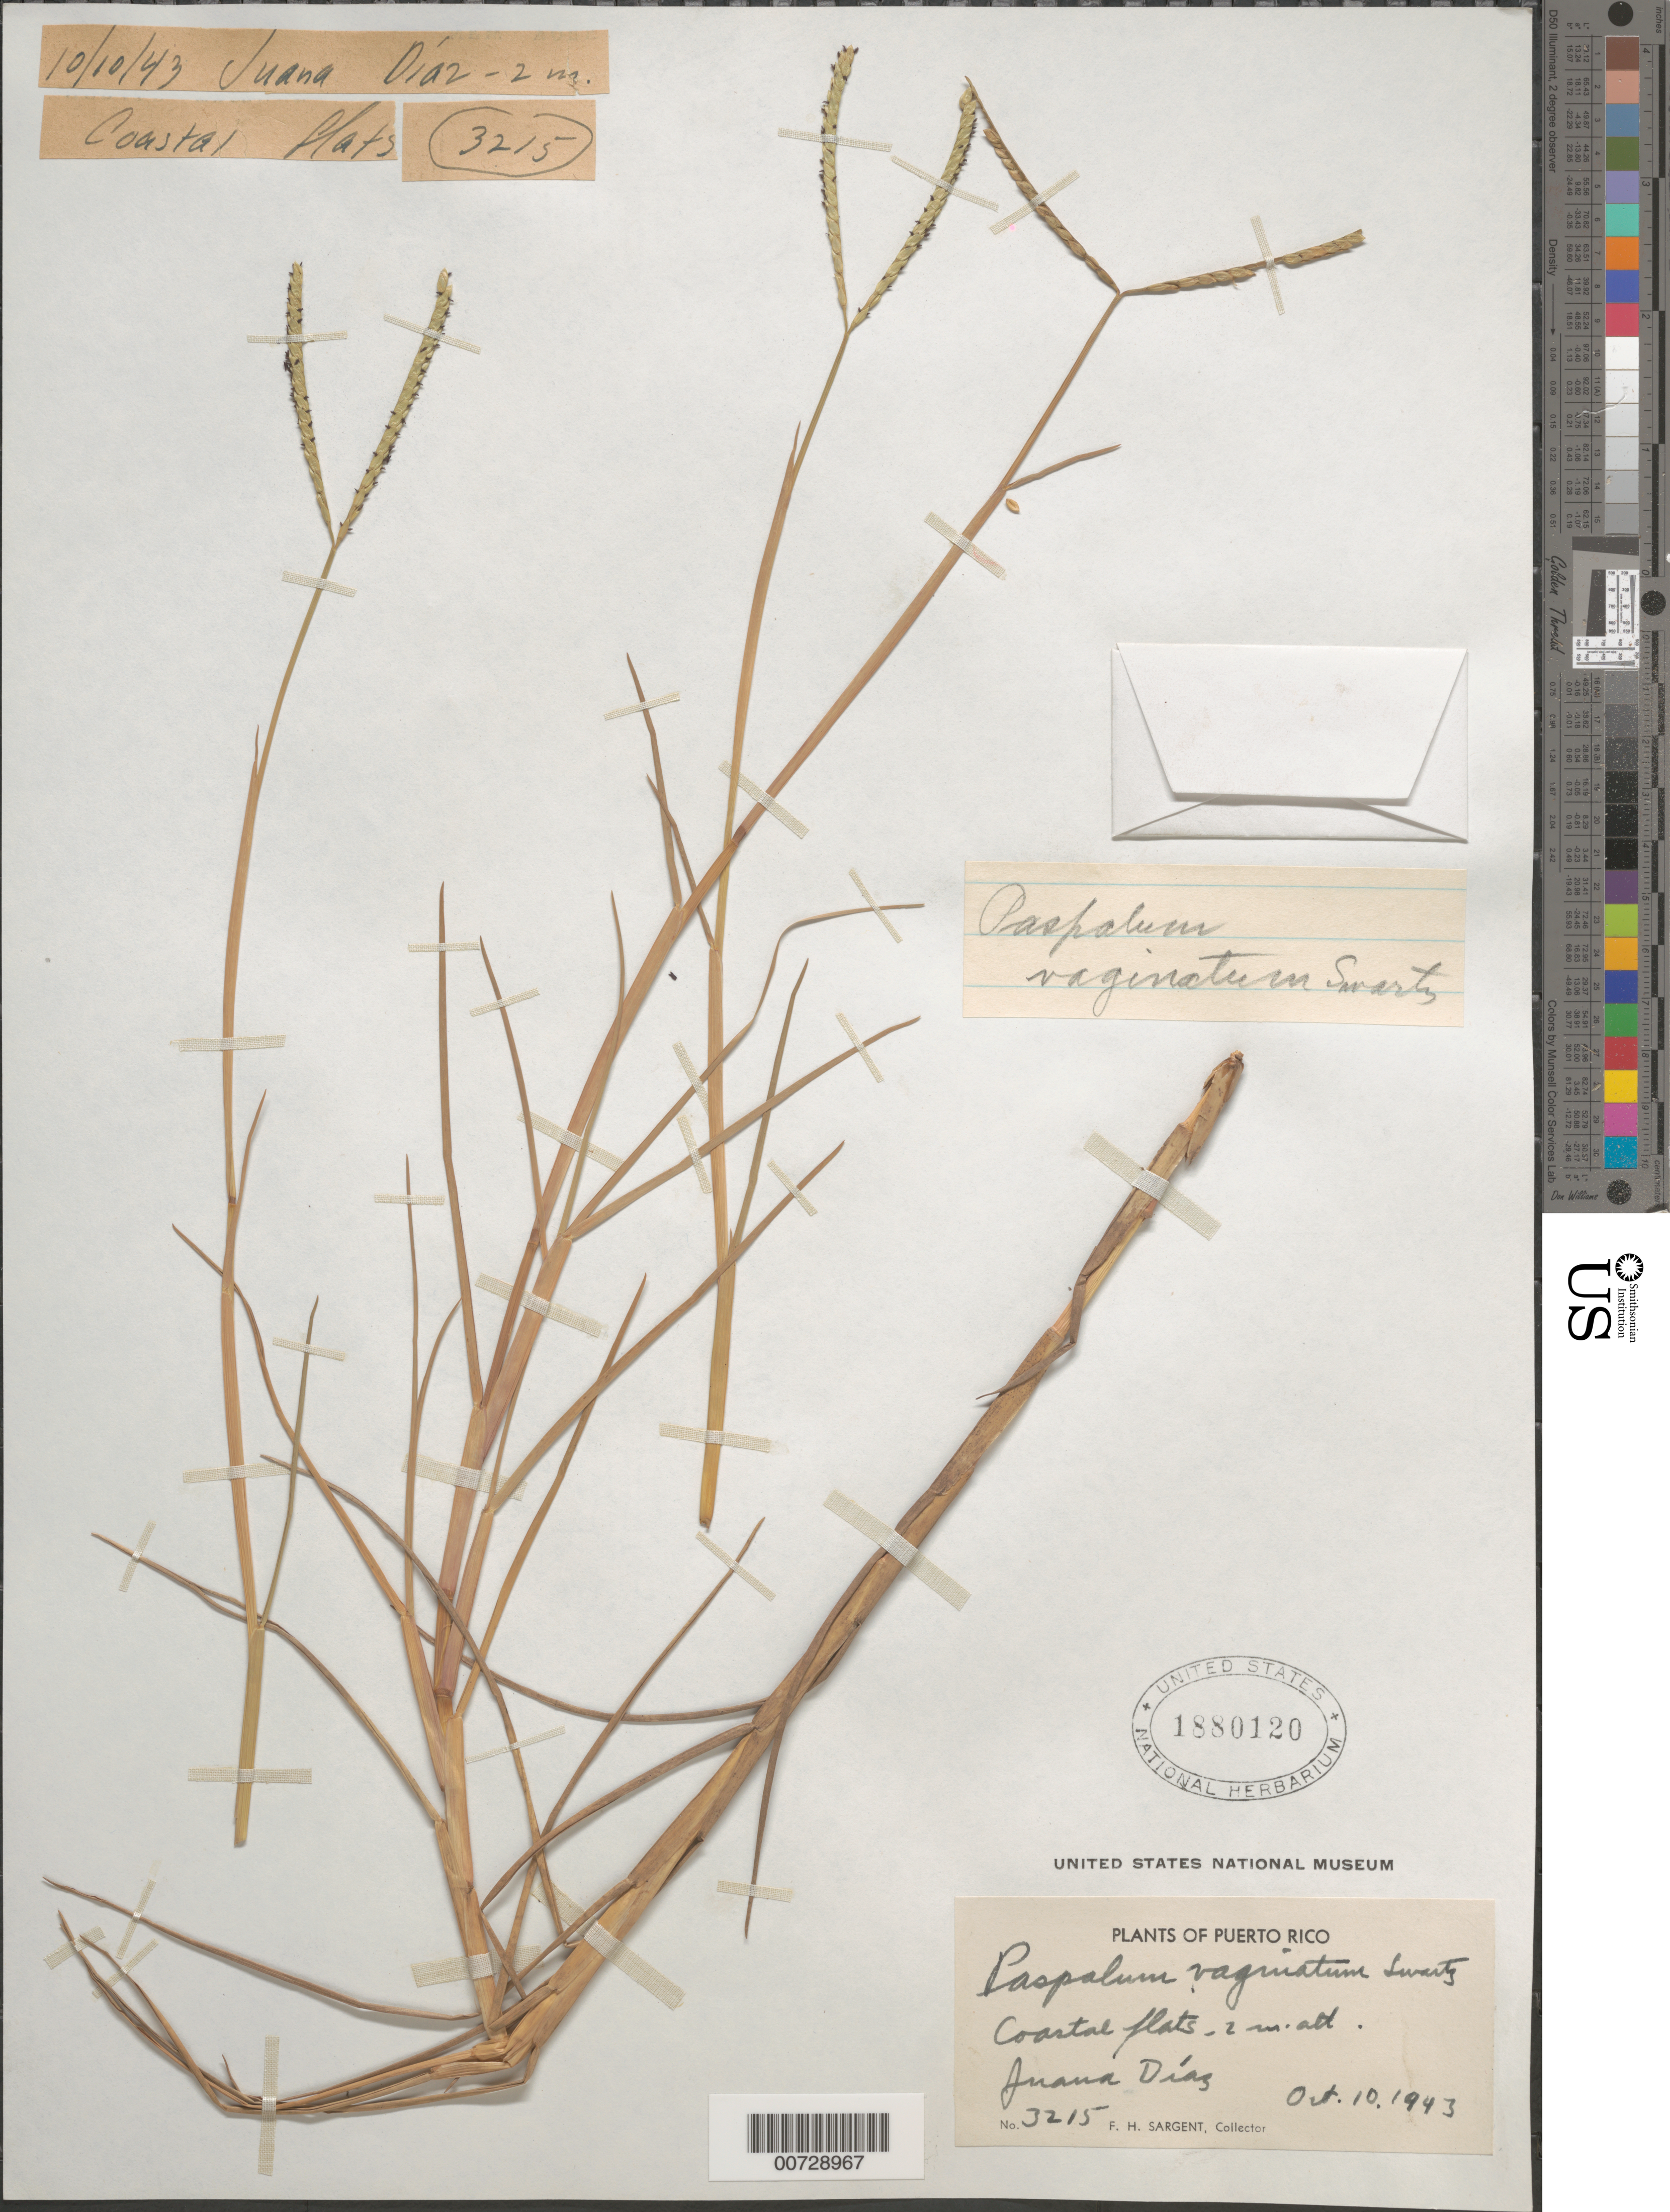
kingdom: Plantae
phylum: Tracheophyta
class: Liliopsida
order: Poales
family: Poaceae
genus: Paspalum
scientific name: Paspalum distichum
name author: L.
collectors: F. H. Sargent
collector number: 3215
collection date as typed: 10 Oct 1943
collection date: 1943-10-10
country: Puerto Rico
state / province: Juana Díaz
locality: Juana Díaz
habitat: Coastal flats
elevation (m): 2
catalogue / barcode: US 1880120